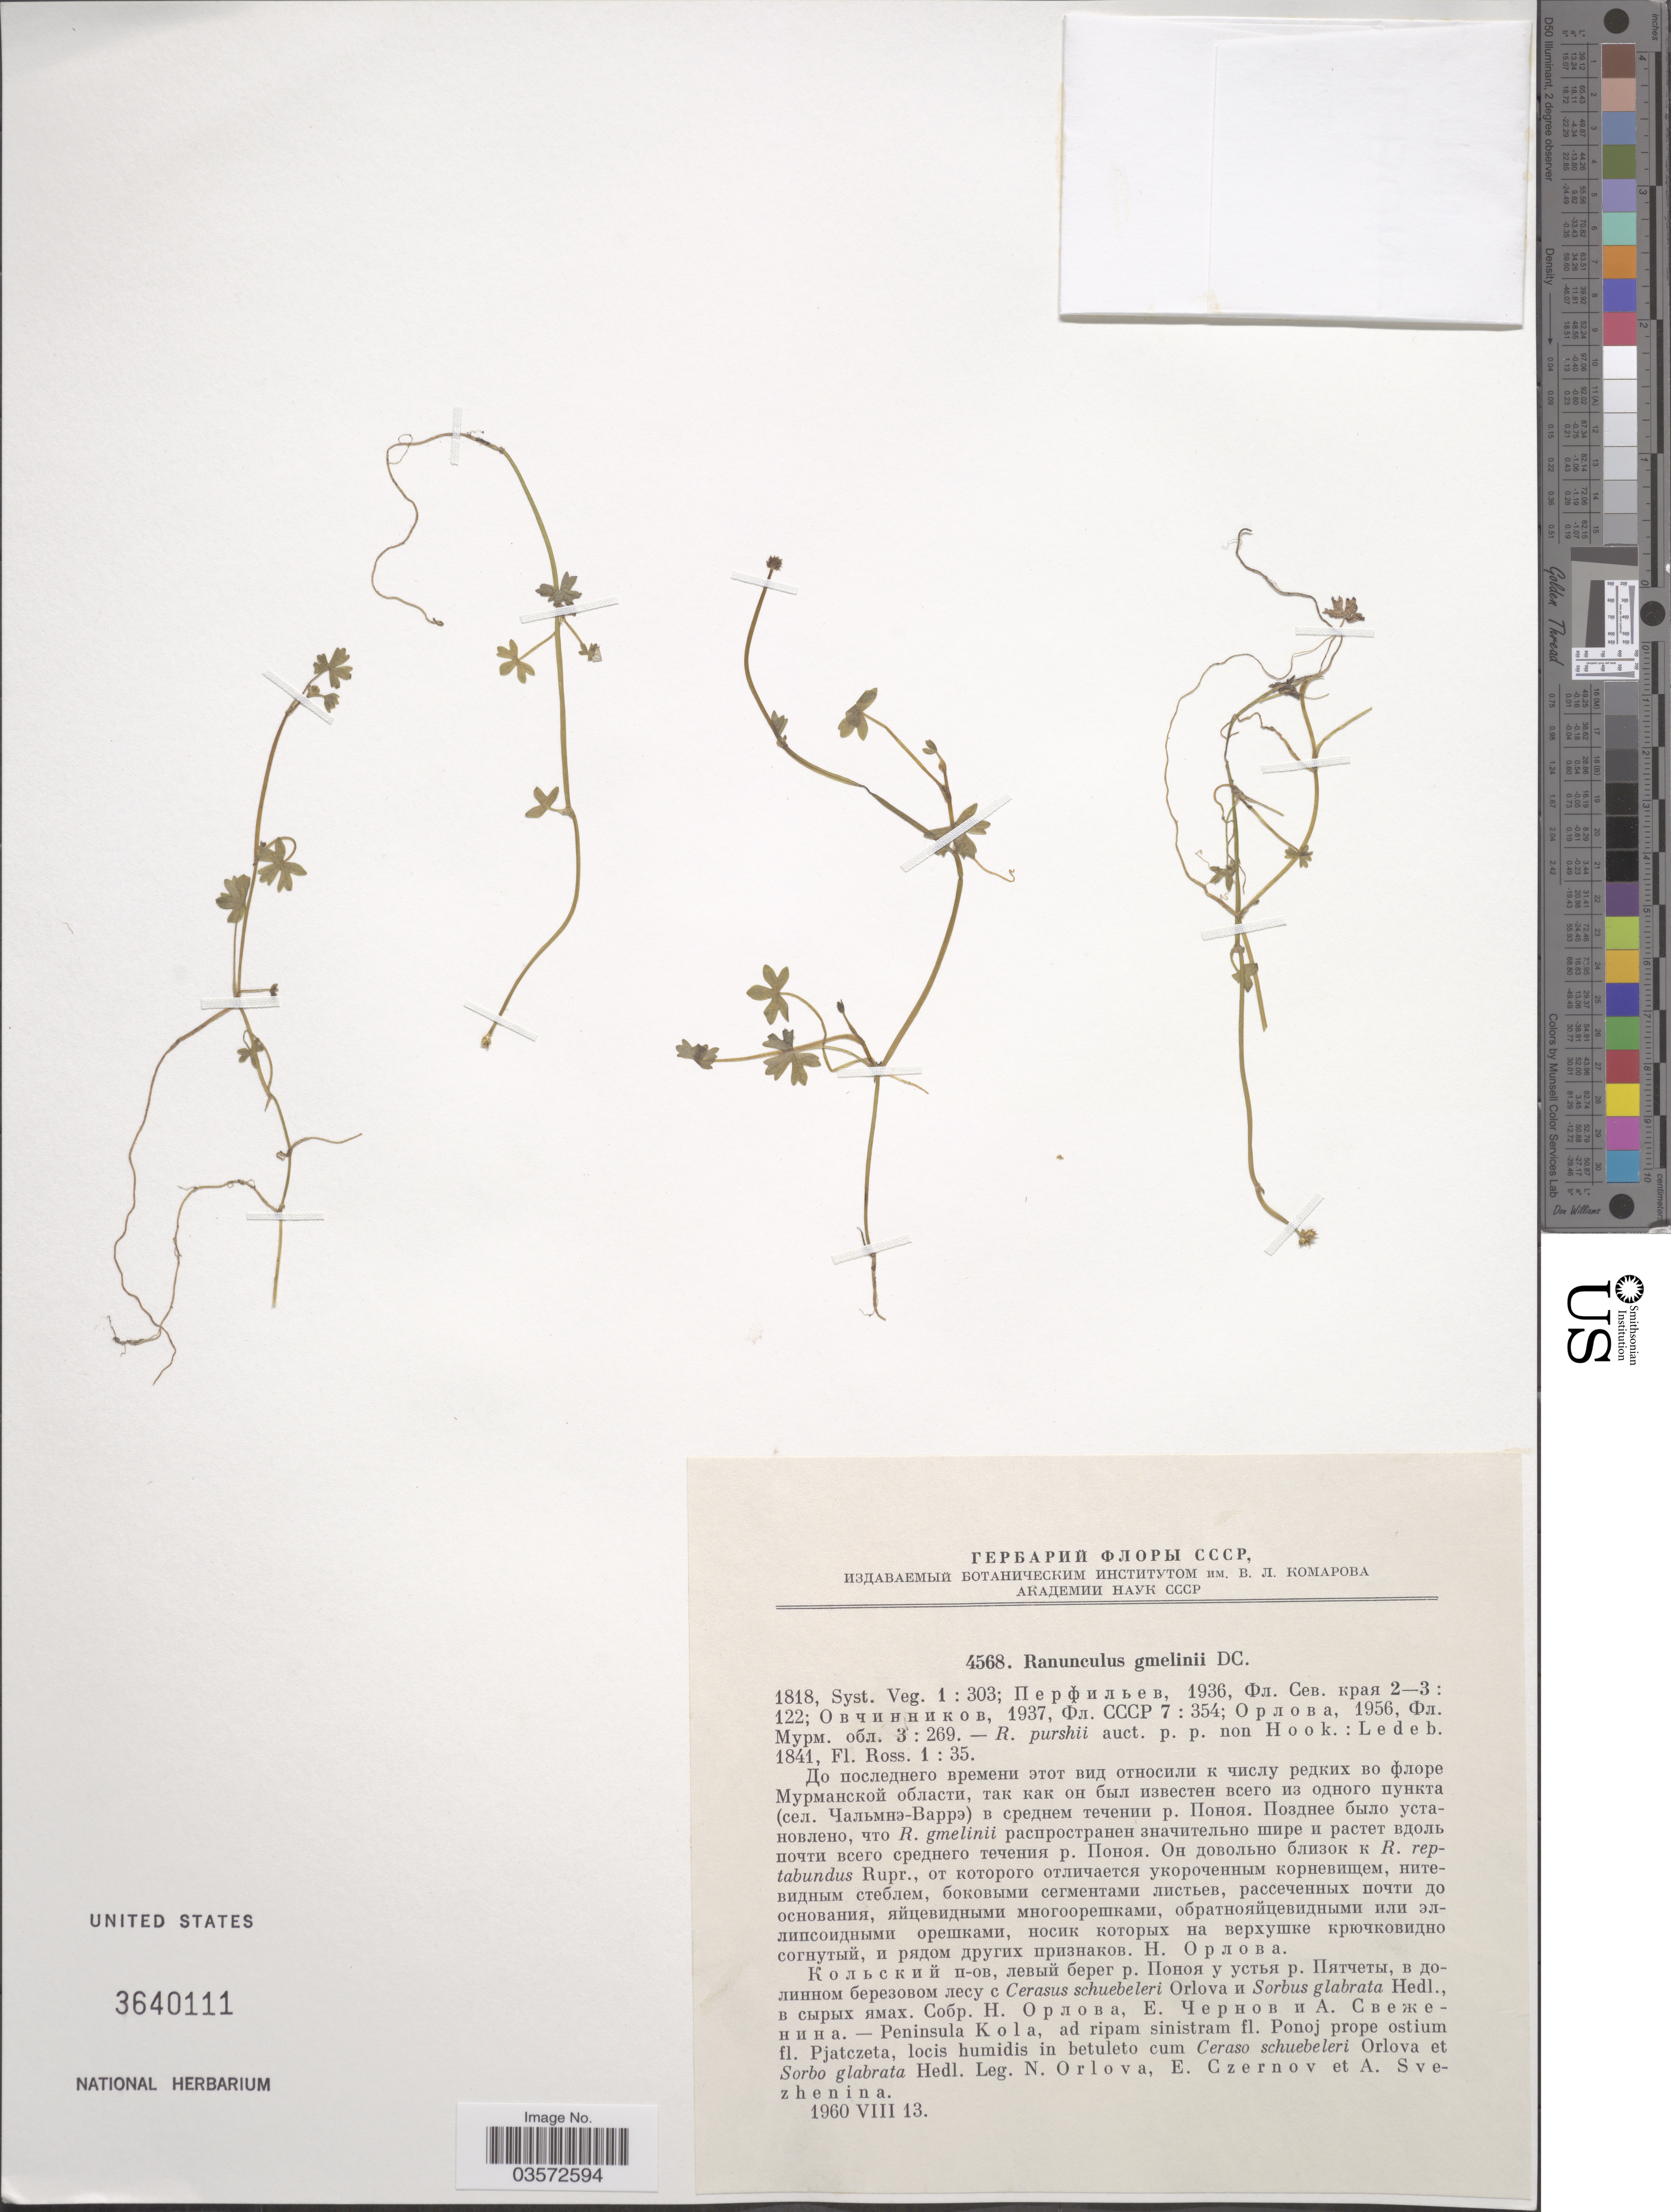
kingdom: Plantae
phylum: Tracheophyta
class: Magnoliopsida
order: Ranunculales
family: Ranunculaceae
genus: Ranunculus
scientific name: Ranunculus gmelinii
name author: DC.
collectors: N. Orlova, E. Czernov & A. Svezhenina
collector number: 4568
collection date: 1960-08-13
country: Russian Federation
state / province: Murmansk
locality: Peninsula Kola, ad ripam sinistram fl. Ponoj prope ostium fl. Pjatczeta.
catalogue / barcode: US 3640111